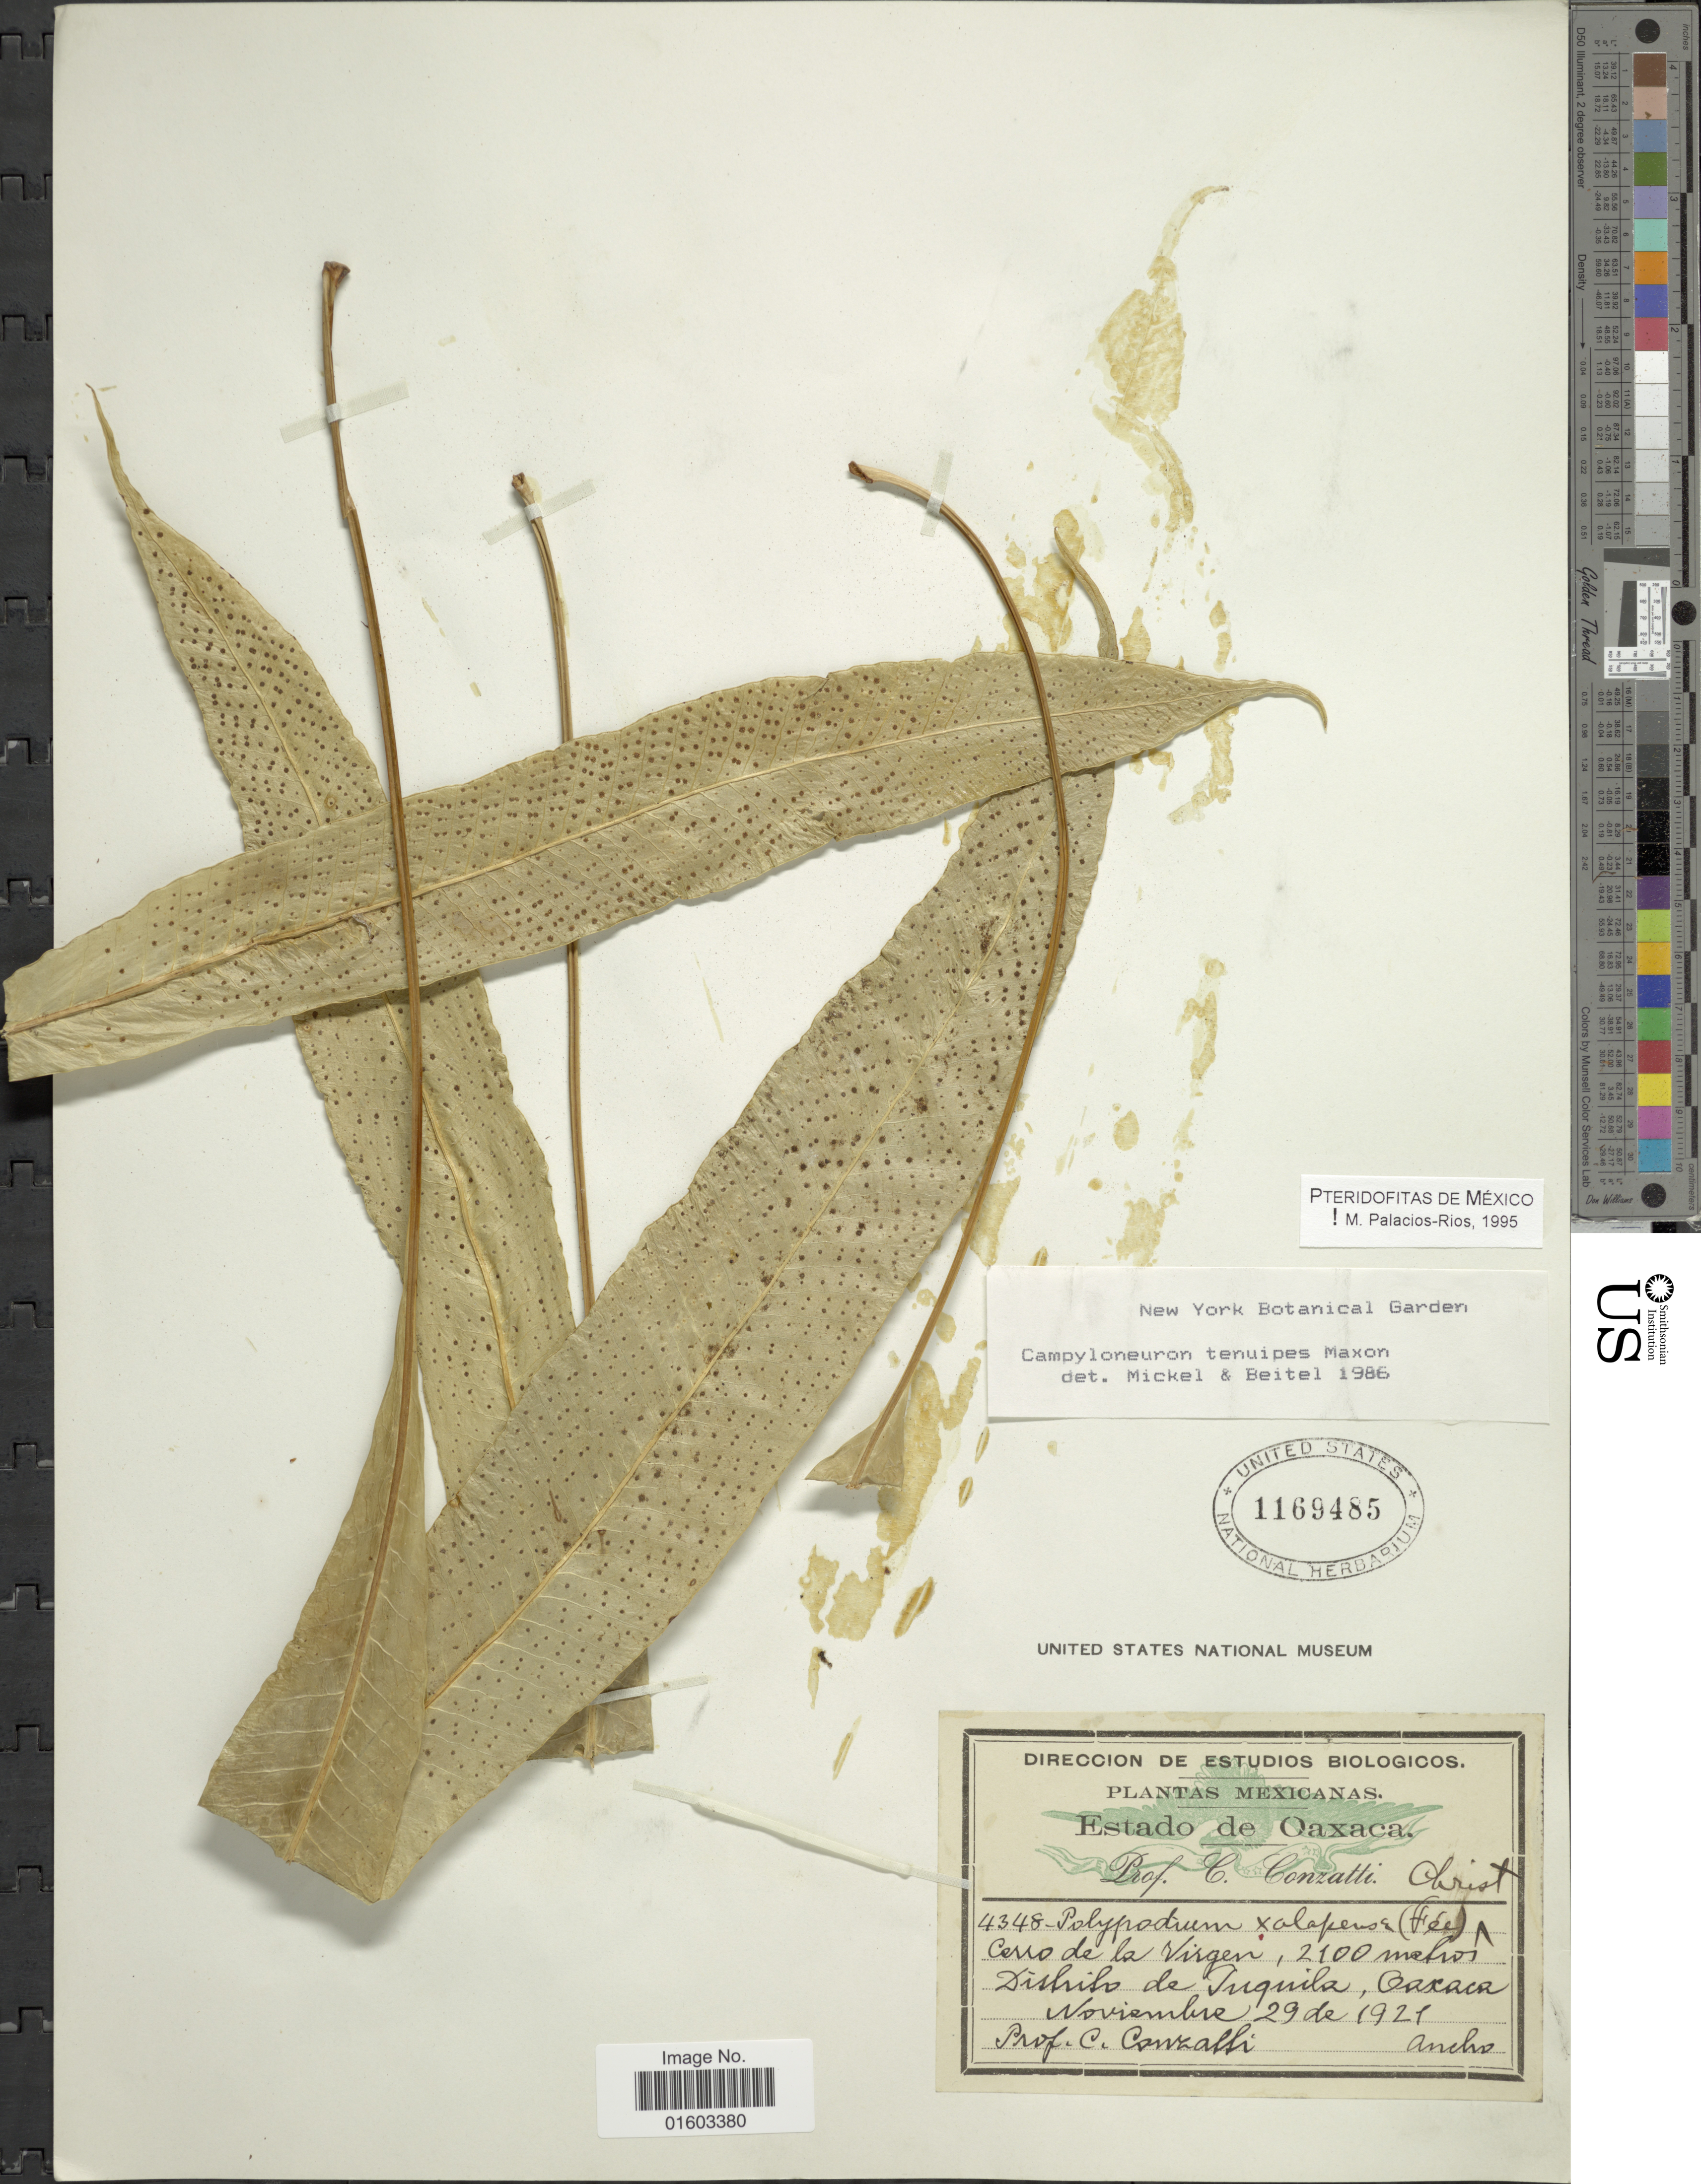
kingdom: Plantae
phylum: Tracheophyta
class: Polypodiopsida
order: Polypodiales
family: Polypodiaceae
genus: Campyloneurum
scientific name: Campyloneurum tenuipes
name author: Maxon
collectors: C. Conzatti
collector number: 4348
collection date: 1921-11-29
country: Mexico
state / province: Oaxaca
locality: Cerro de la Virgen, Distrito de Tuquila, Oaxaca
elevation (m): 2100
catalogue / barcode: US 1169485